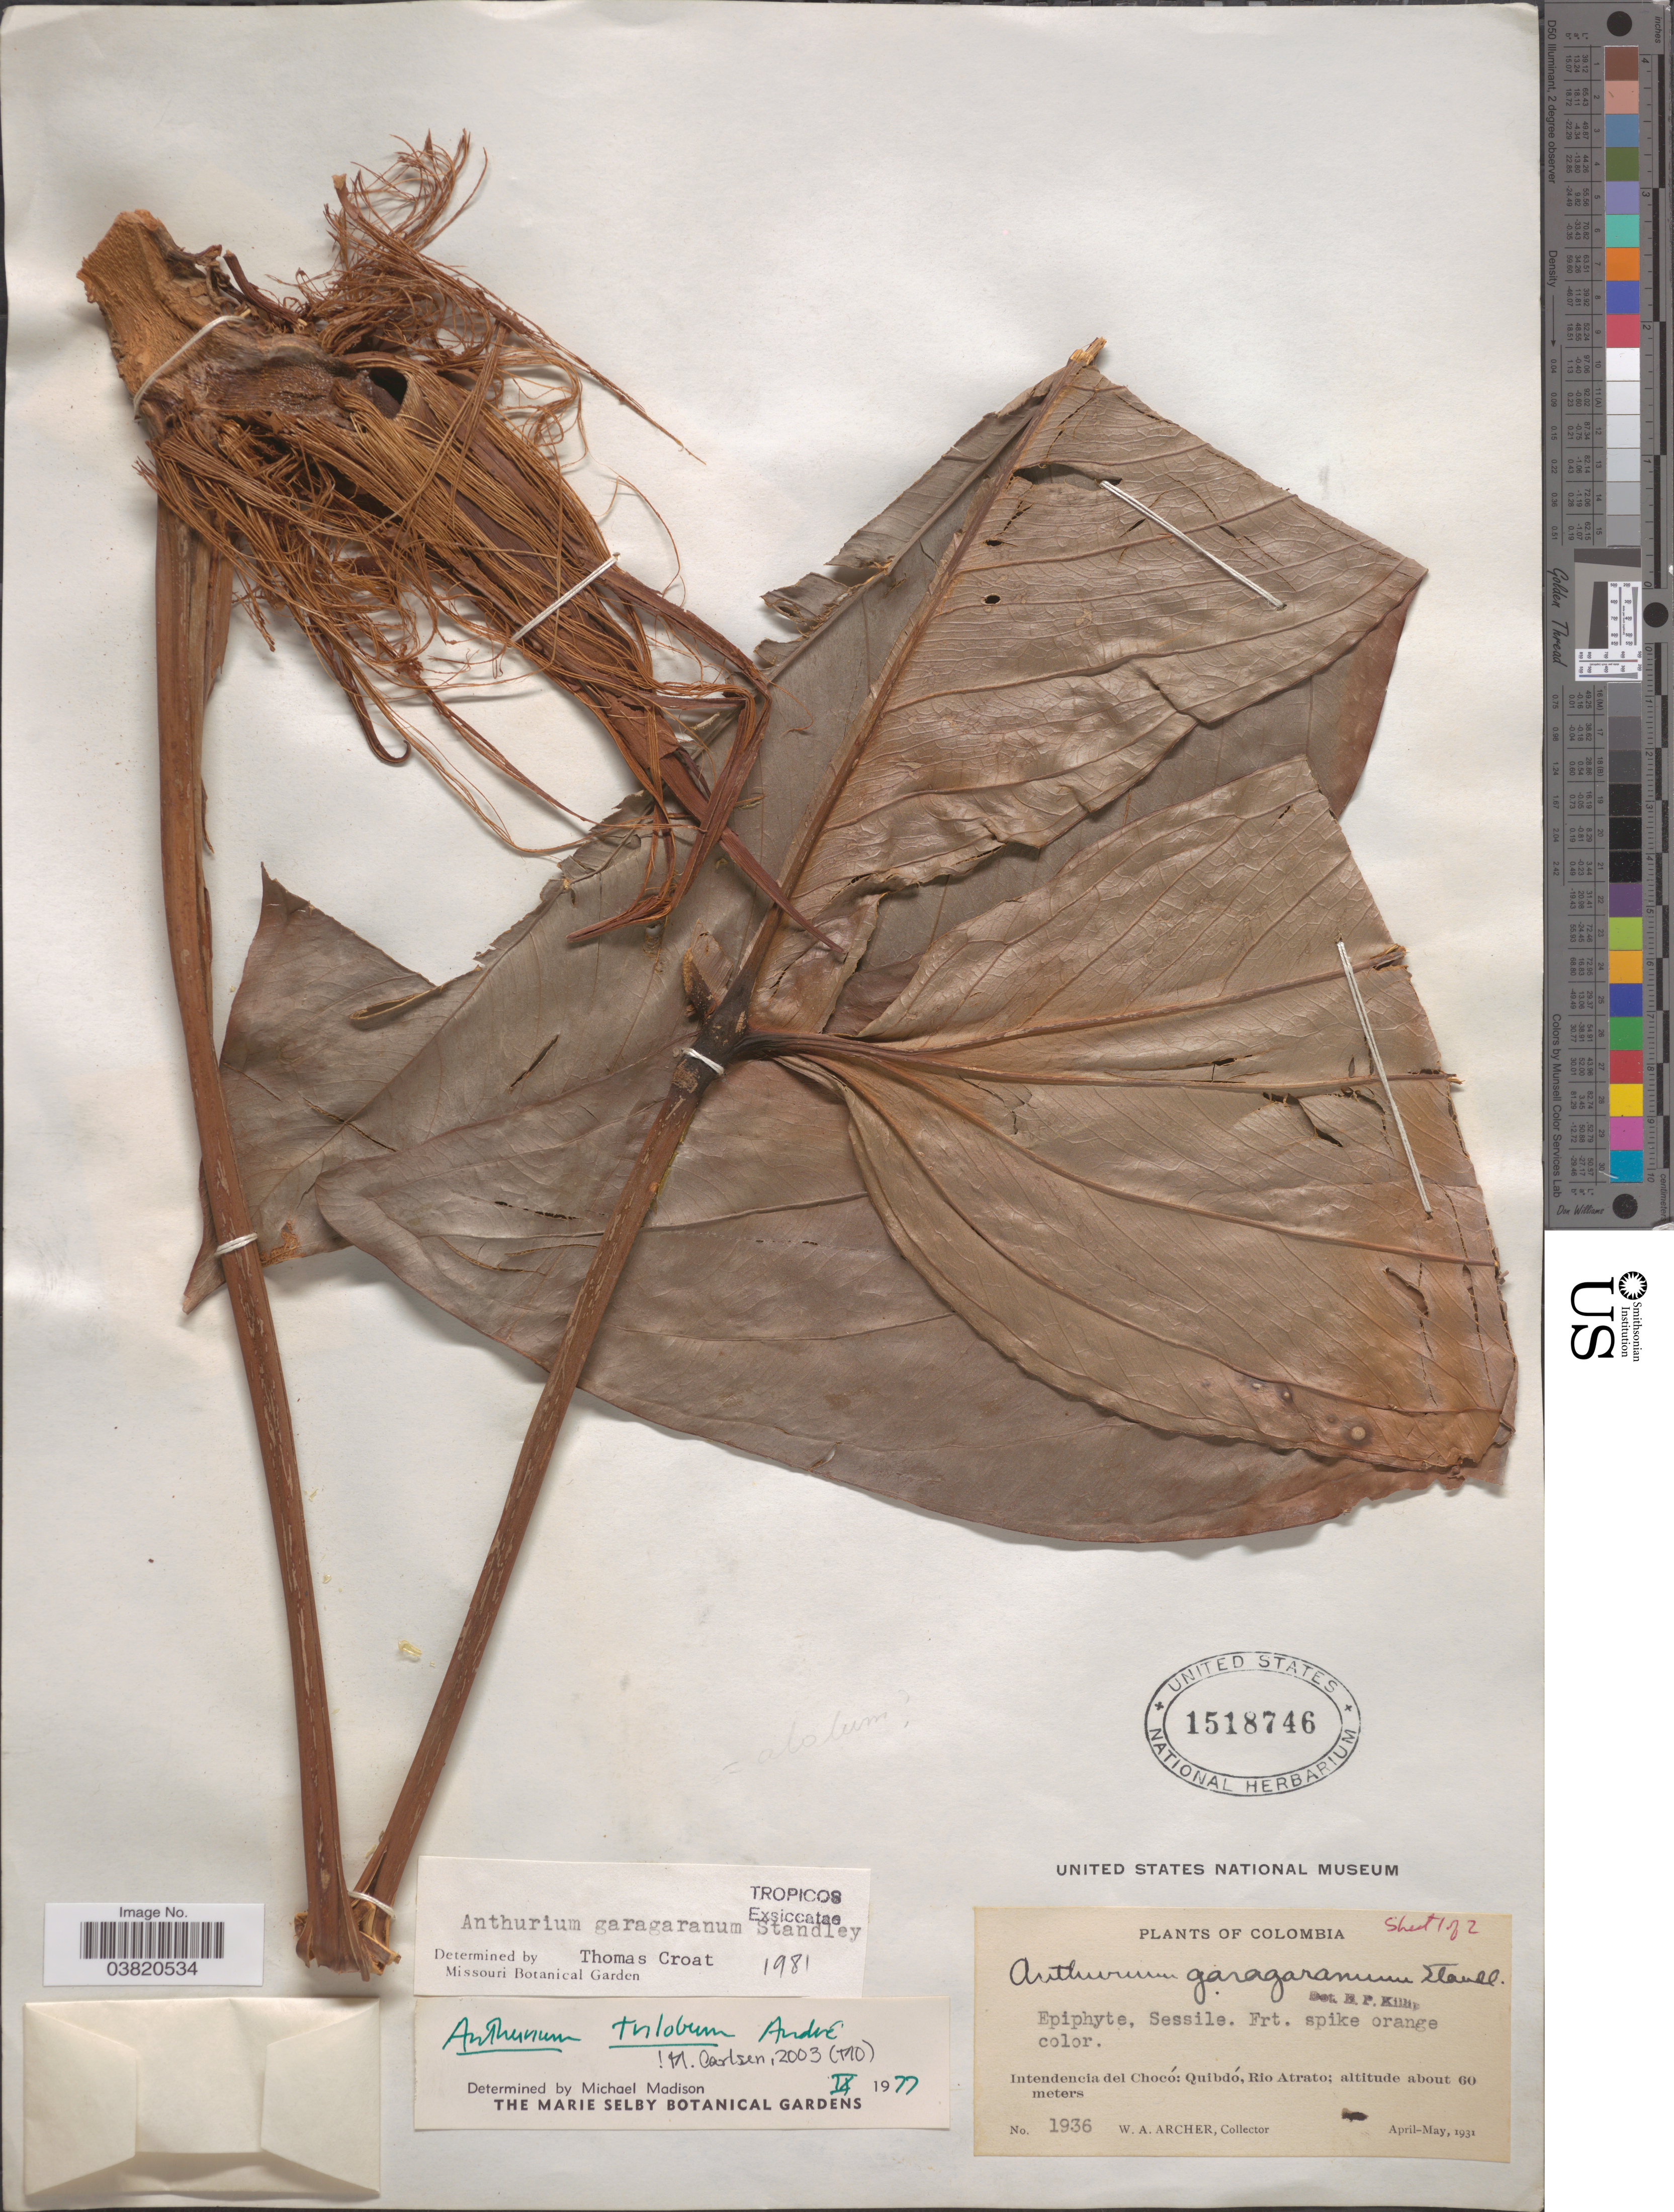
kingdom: Plantae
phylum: Tracheophyta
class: Liliopsida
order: Alismatales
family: Araceae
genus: Anthurium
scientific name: Anthurium trilobum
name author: André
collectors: W. Archer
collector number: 1936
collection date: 1931-04/1931-05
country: Colombia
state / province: Chocó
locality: Intendencia del Chocó: Quibdó, Rio Atrato.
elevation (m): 60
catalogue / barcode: US 1518746